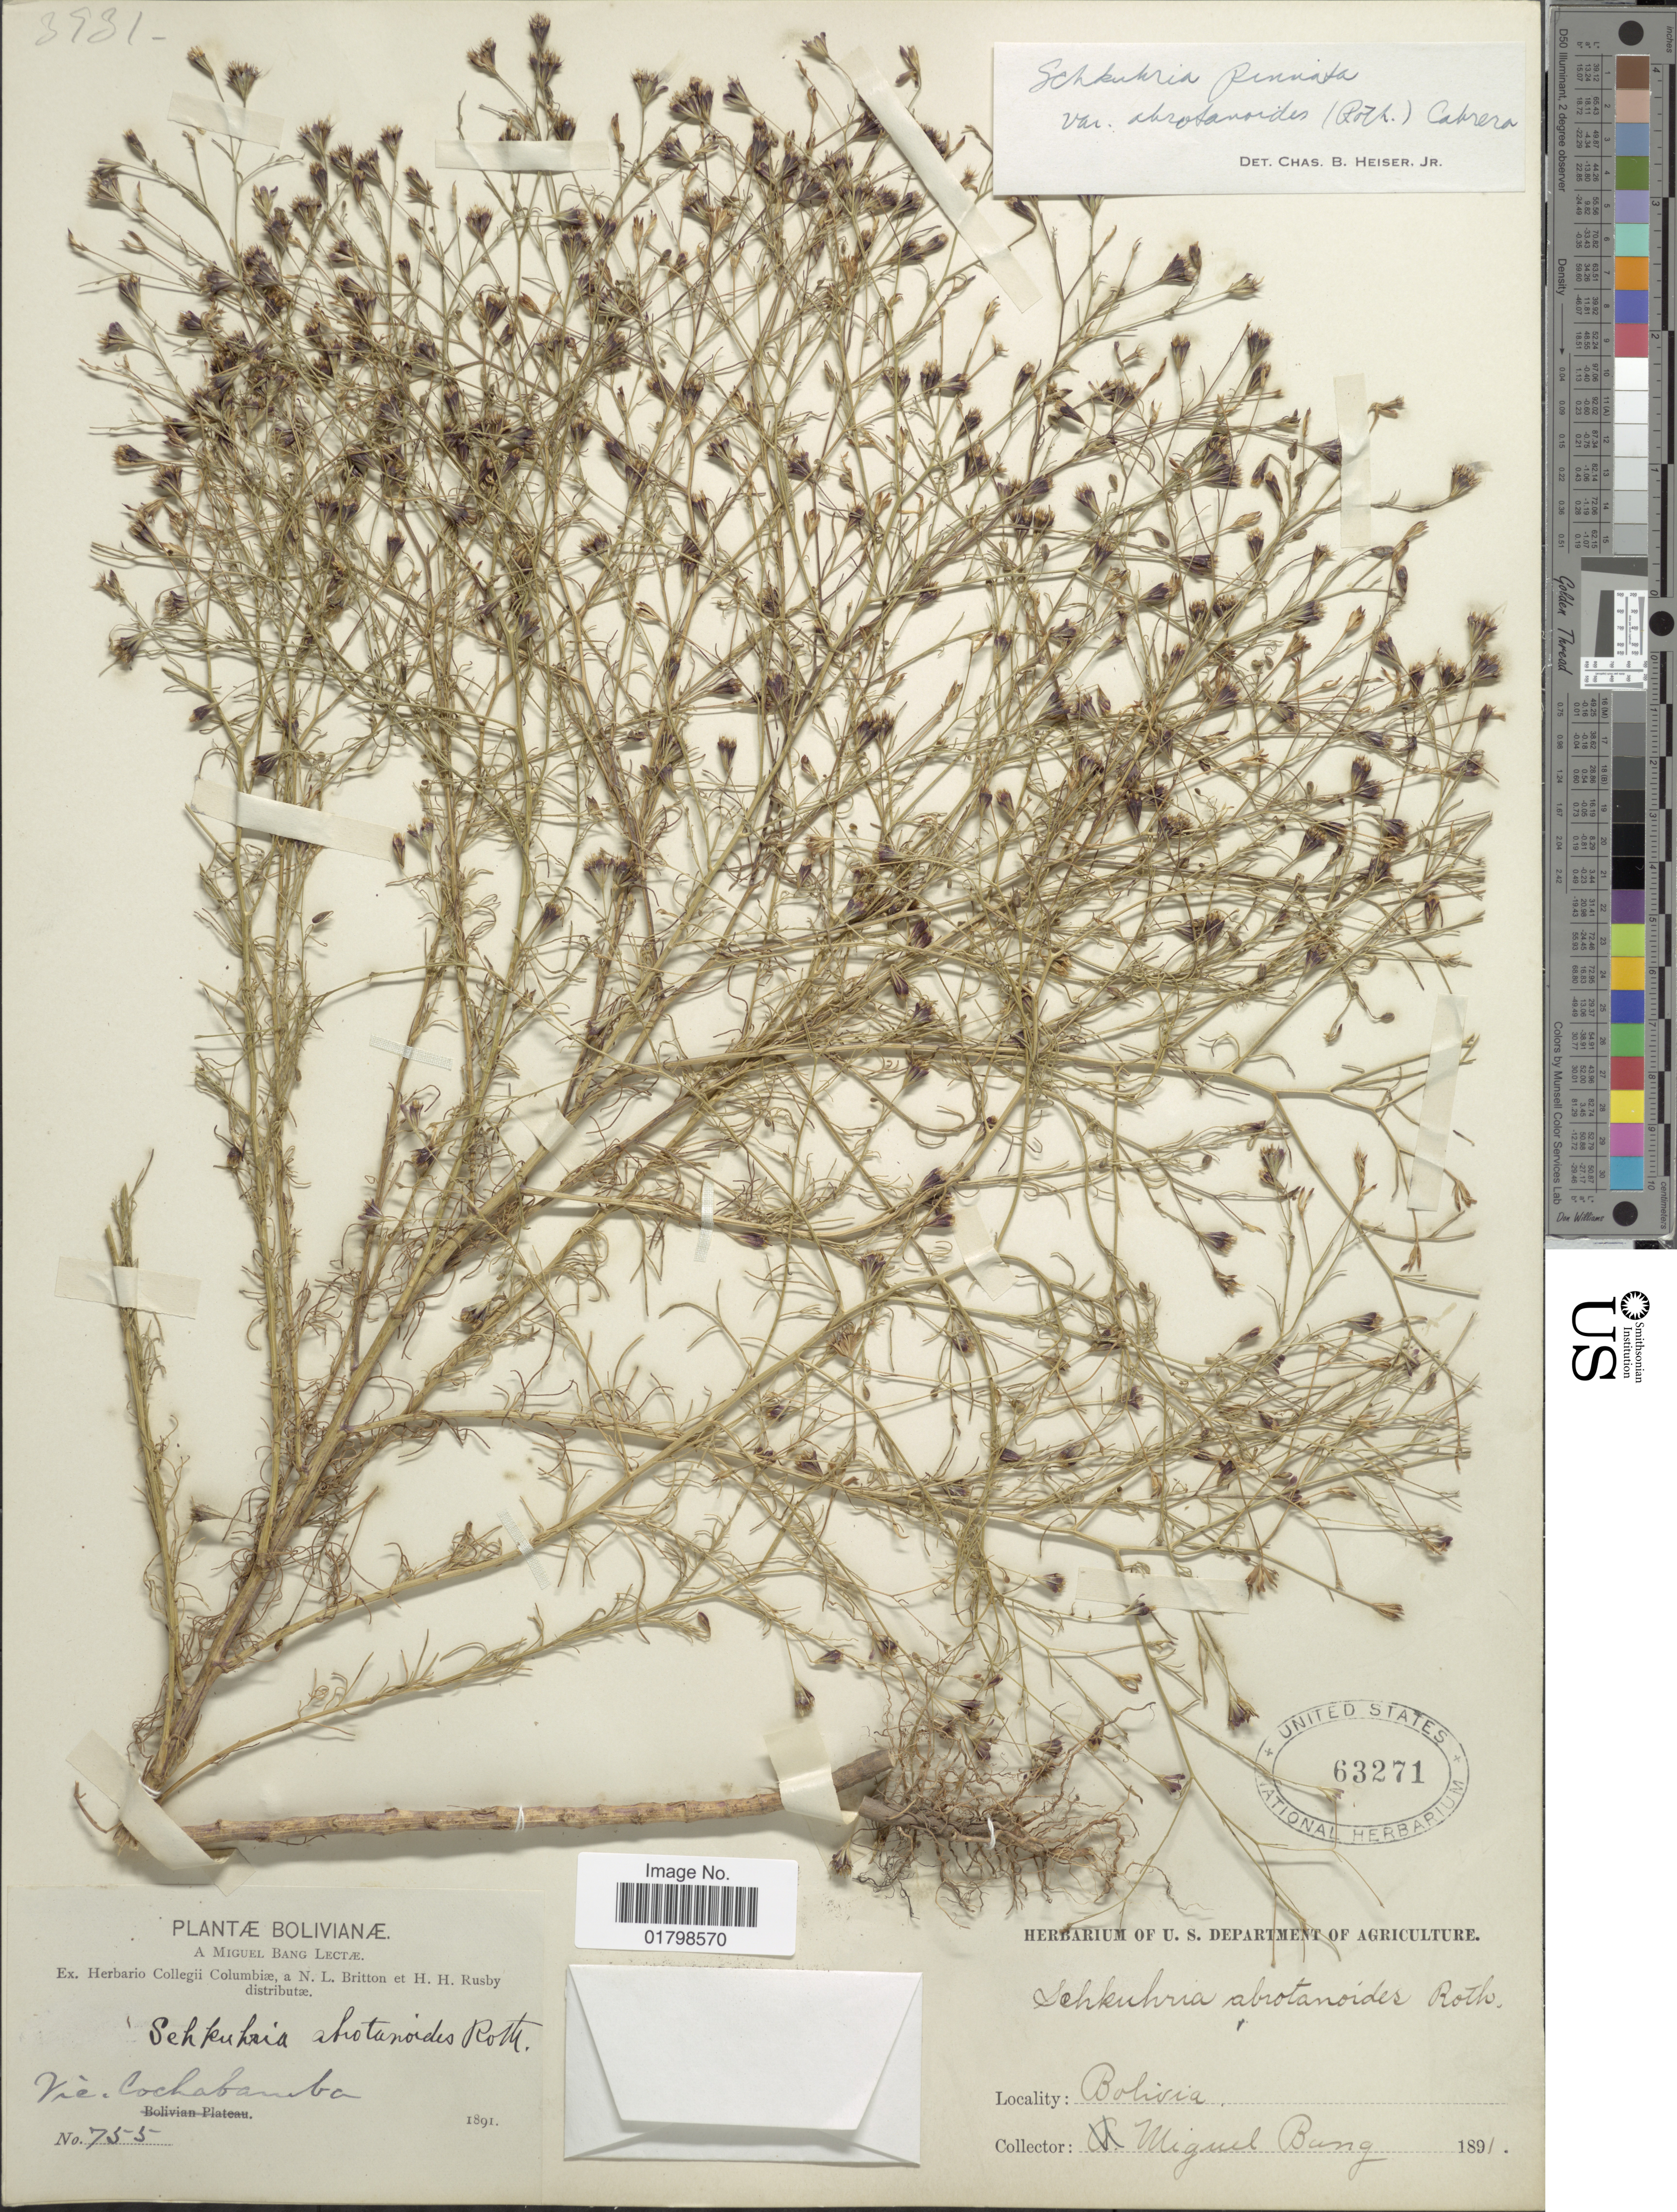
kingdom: Plantae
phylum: Tracheophyta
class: Magnoliopsida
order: Asterales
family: Asteraceae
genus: Schkuhria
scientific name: Schkuhria pinnata var. octoaristata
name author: Cabrera ex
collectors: M. Bang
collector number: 755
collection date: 1891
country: Bolivia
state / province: Cochabamba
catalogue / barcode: US 63271